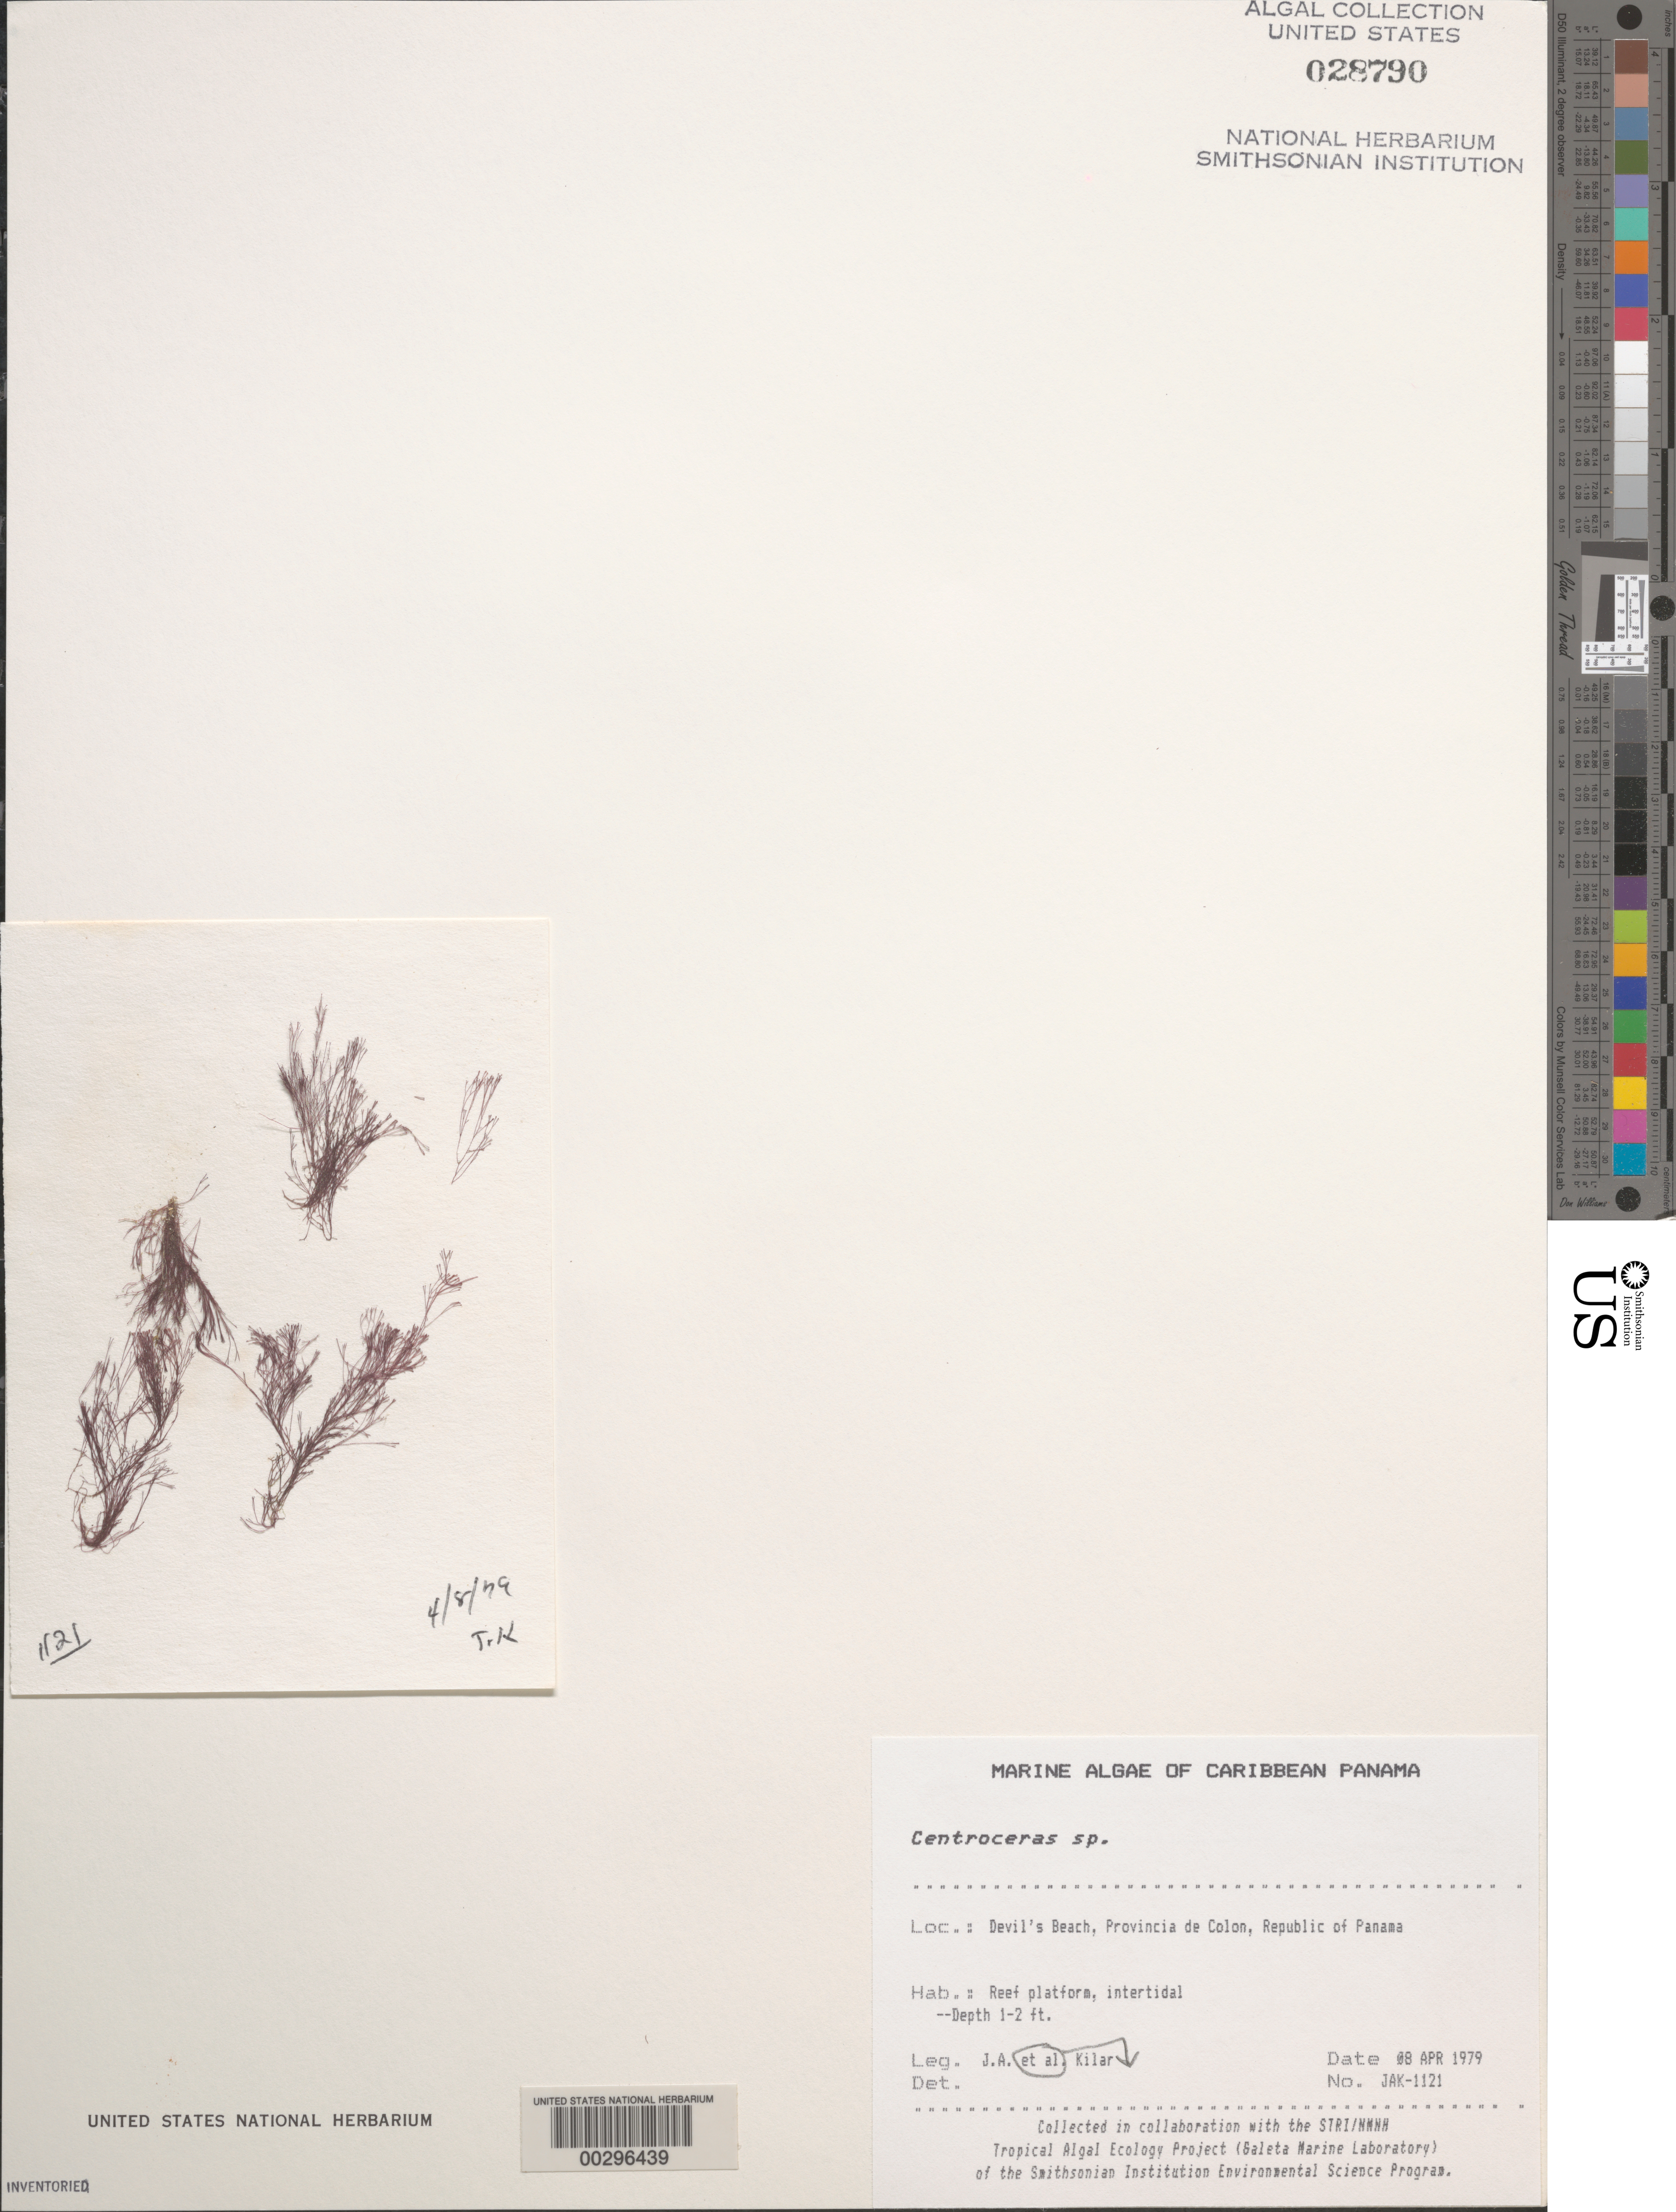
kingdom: Plantae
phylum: Rhodophyta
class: Florideophyceae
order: Ceramiales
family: Ceramiaceae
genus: Centroceras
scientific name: Centroceras sp.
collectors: J. A. Kilar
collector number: JAK-1121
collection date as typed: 08 Apr 1979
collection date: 1979-04-08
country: Panama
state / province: Colón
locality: Devil's Beach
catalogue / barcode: US 28790